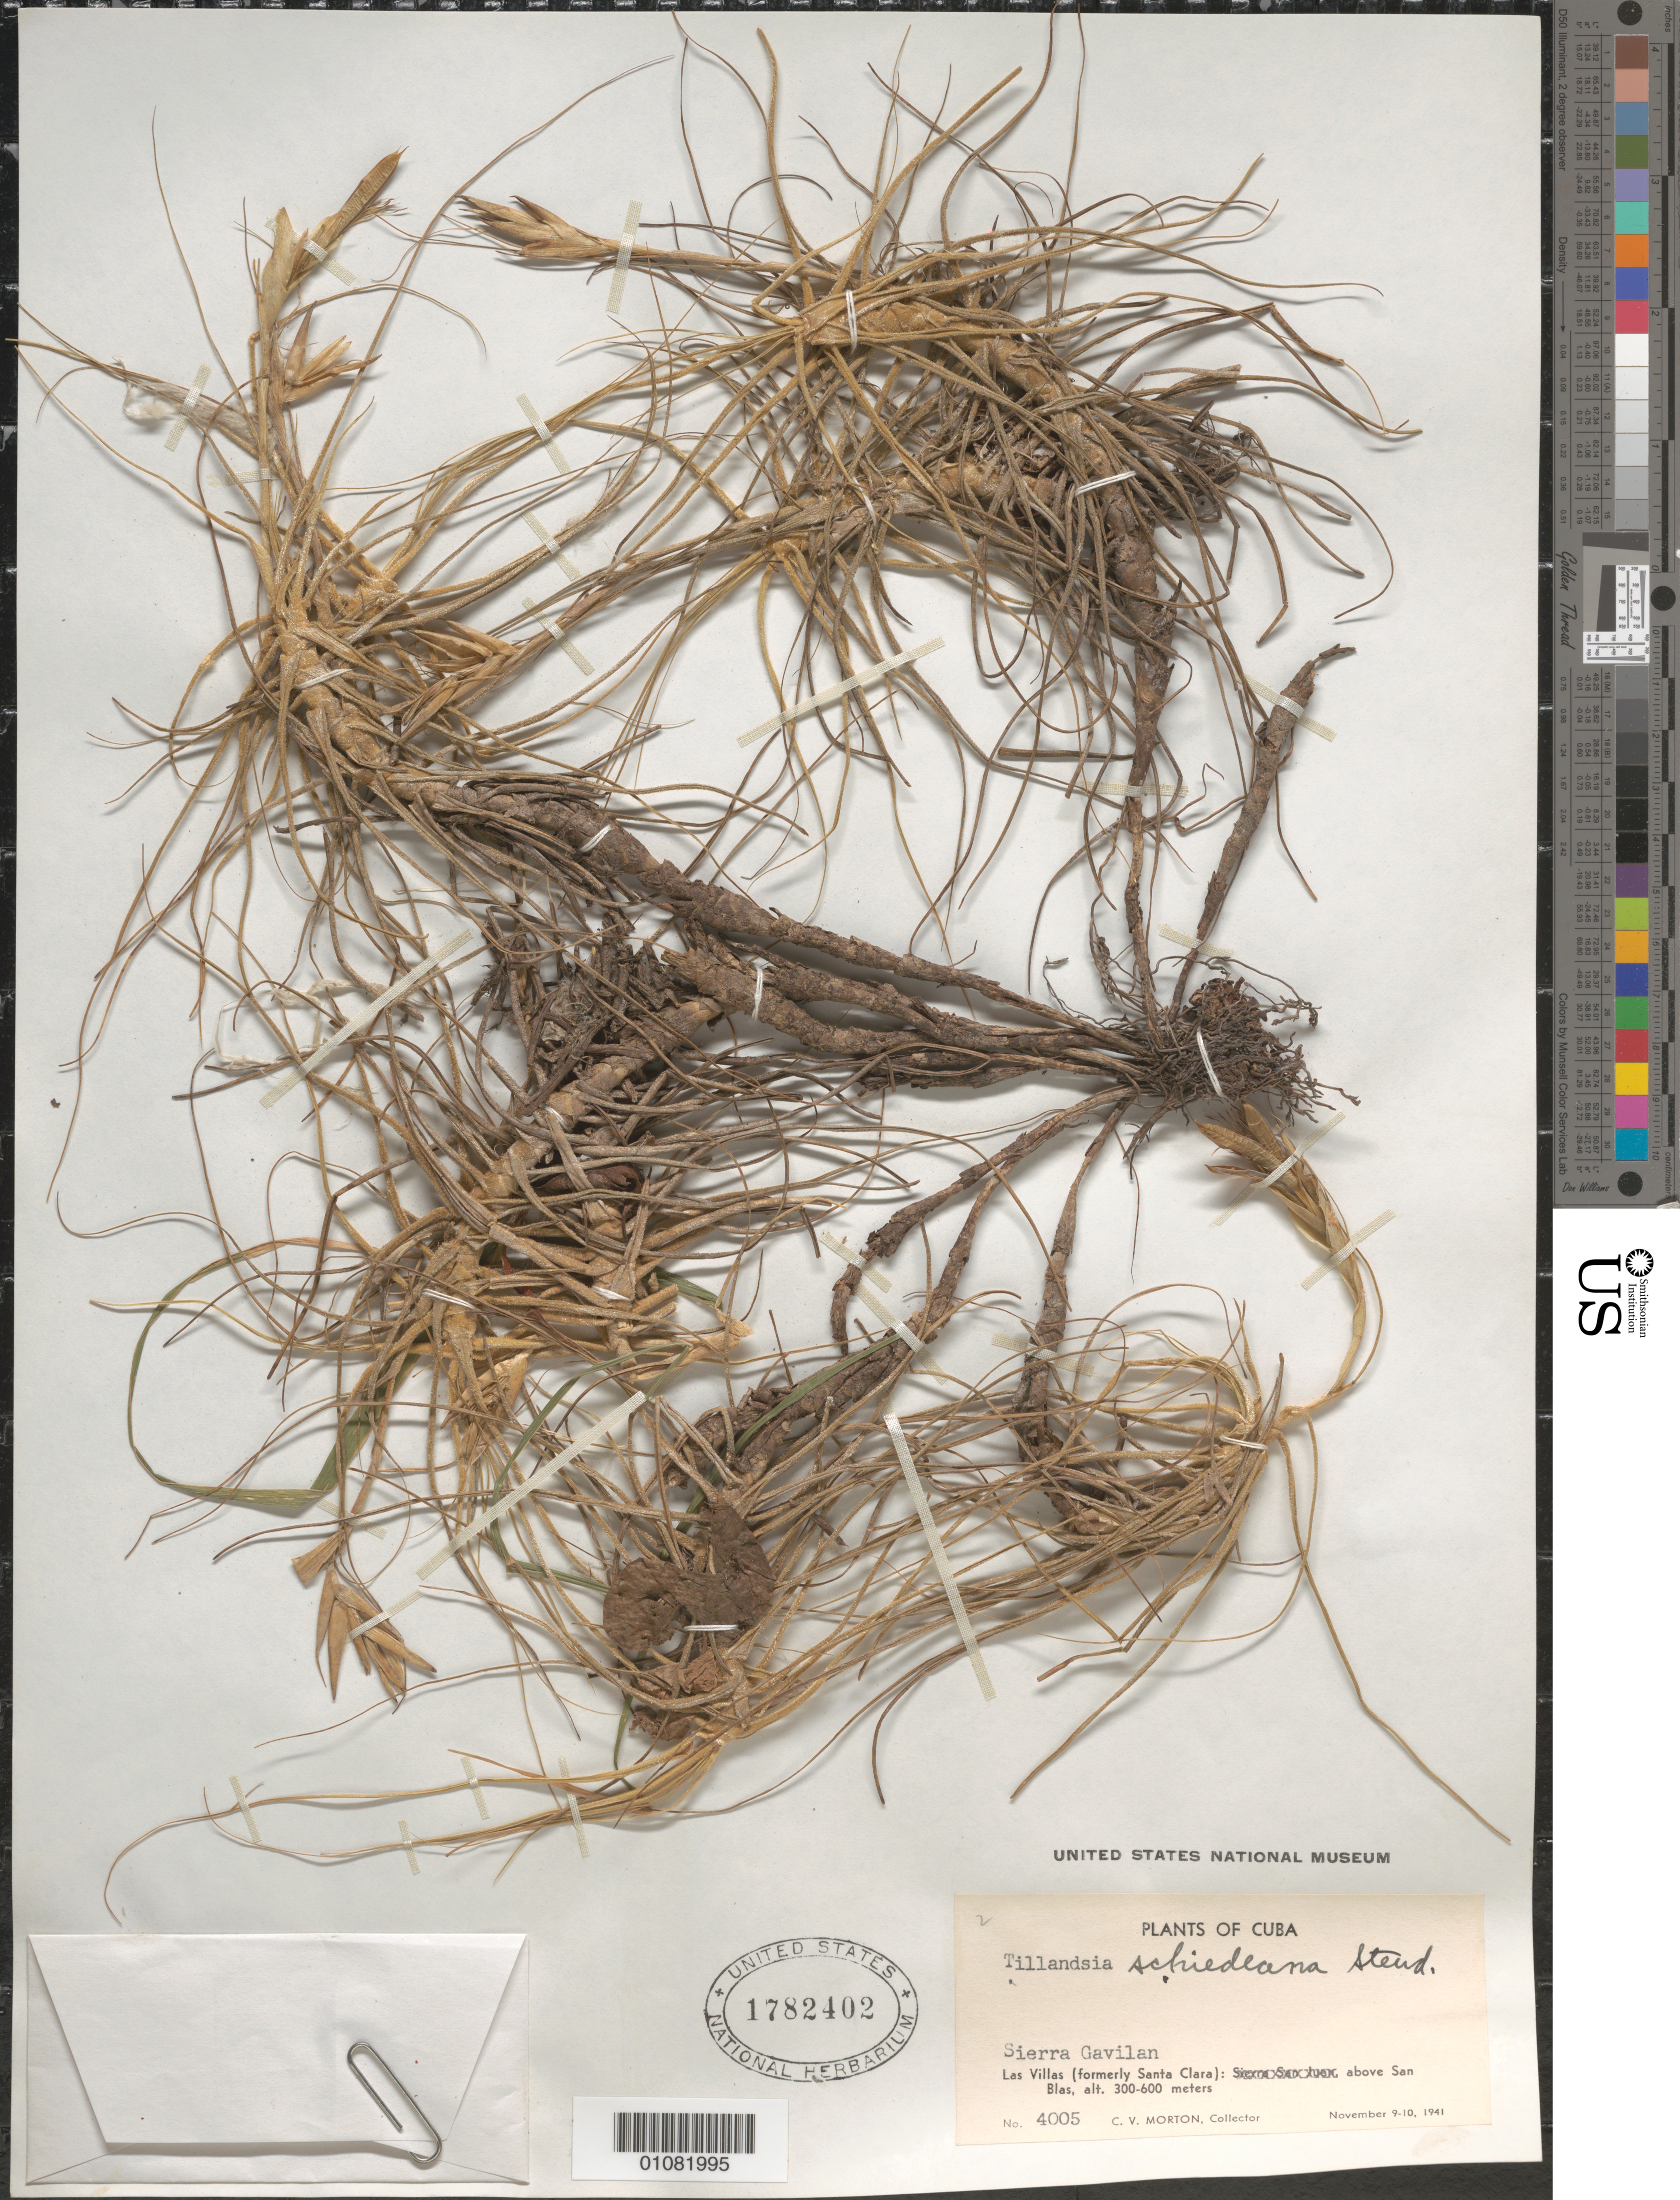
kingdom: Plantae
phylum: Tracheophyta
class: Liliopsida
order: Poales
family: Bromeliaceae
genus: Tillandsia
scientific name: Tillandsia schiedeana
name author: Steud.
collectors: C. V. Morton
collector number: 4005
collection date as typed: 09 Nov 1941 to 10 Nov 1941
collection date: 1941-11-09/1941-11-10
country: Cuba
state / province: Villa Clara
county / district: Santa Clara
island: Cuba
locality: Sierra Gavilan Las Villas (formerly Santa Clara): above San Blas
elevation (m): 300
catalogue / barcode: US 1782402